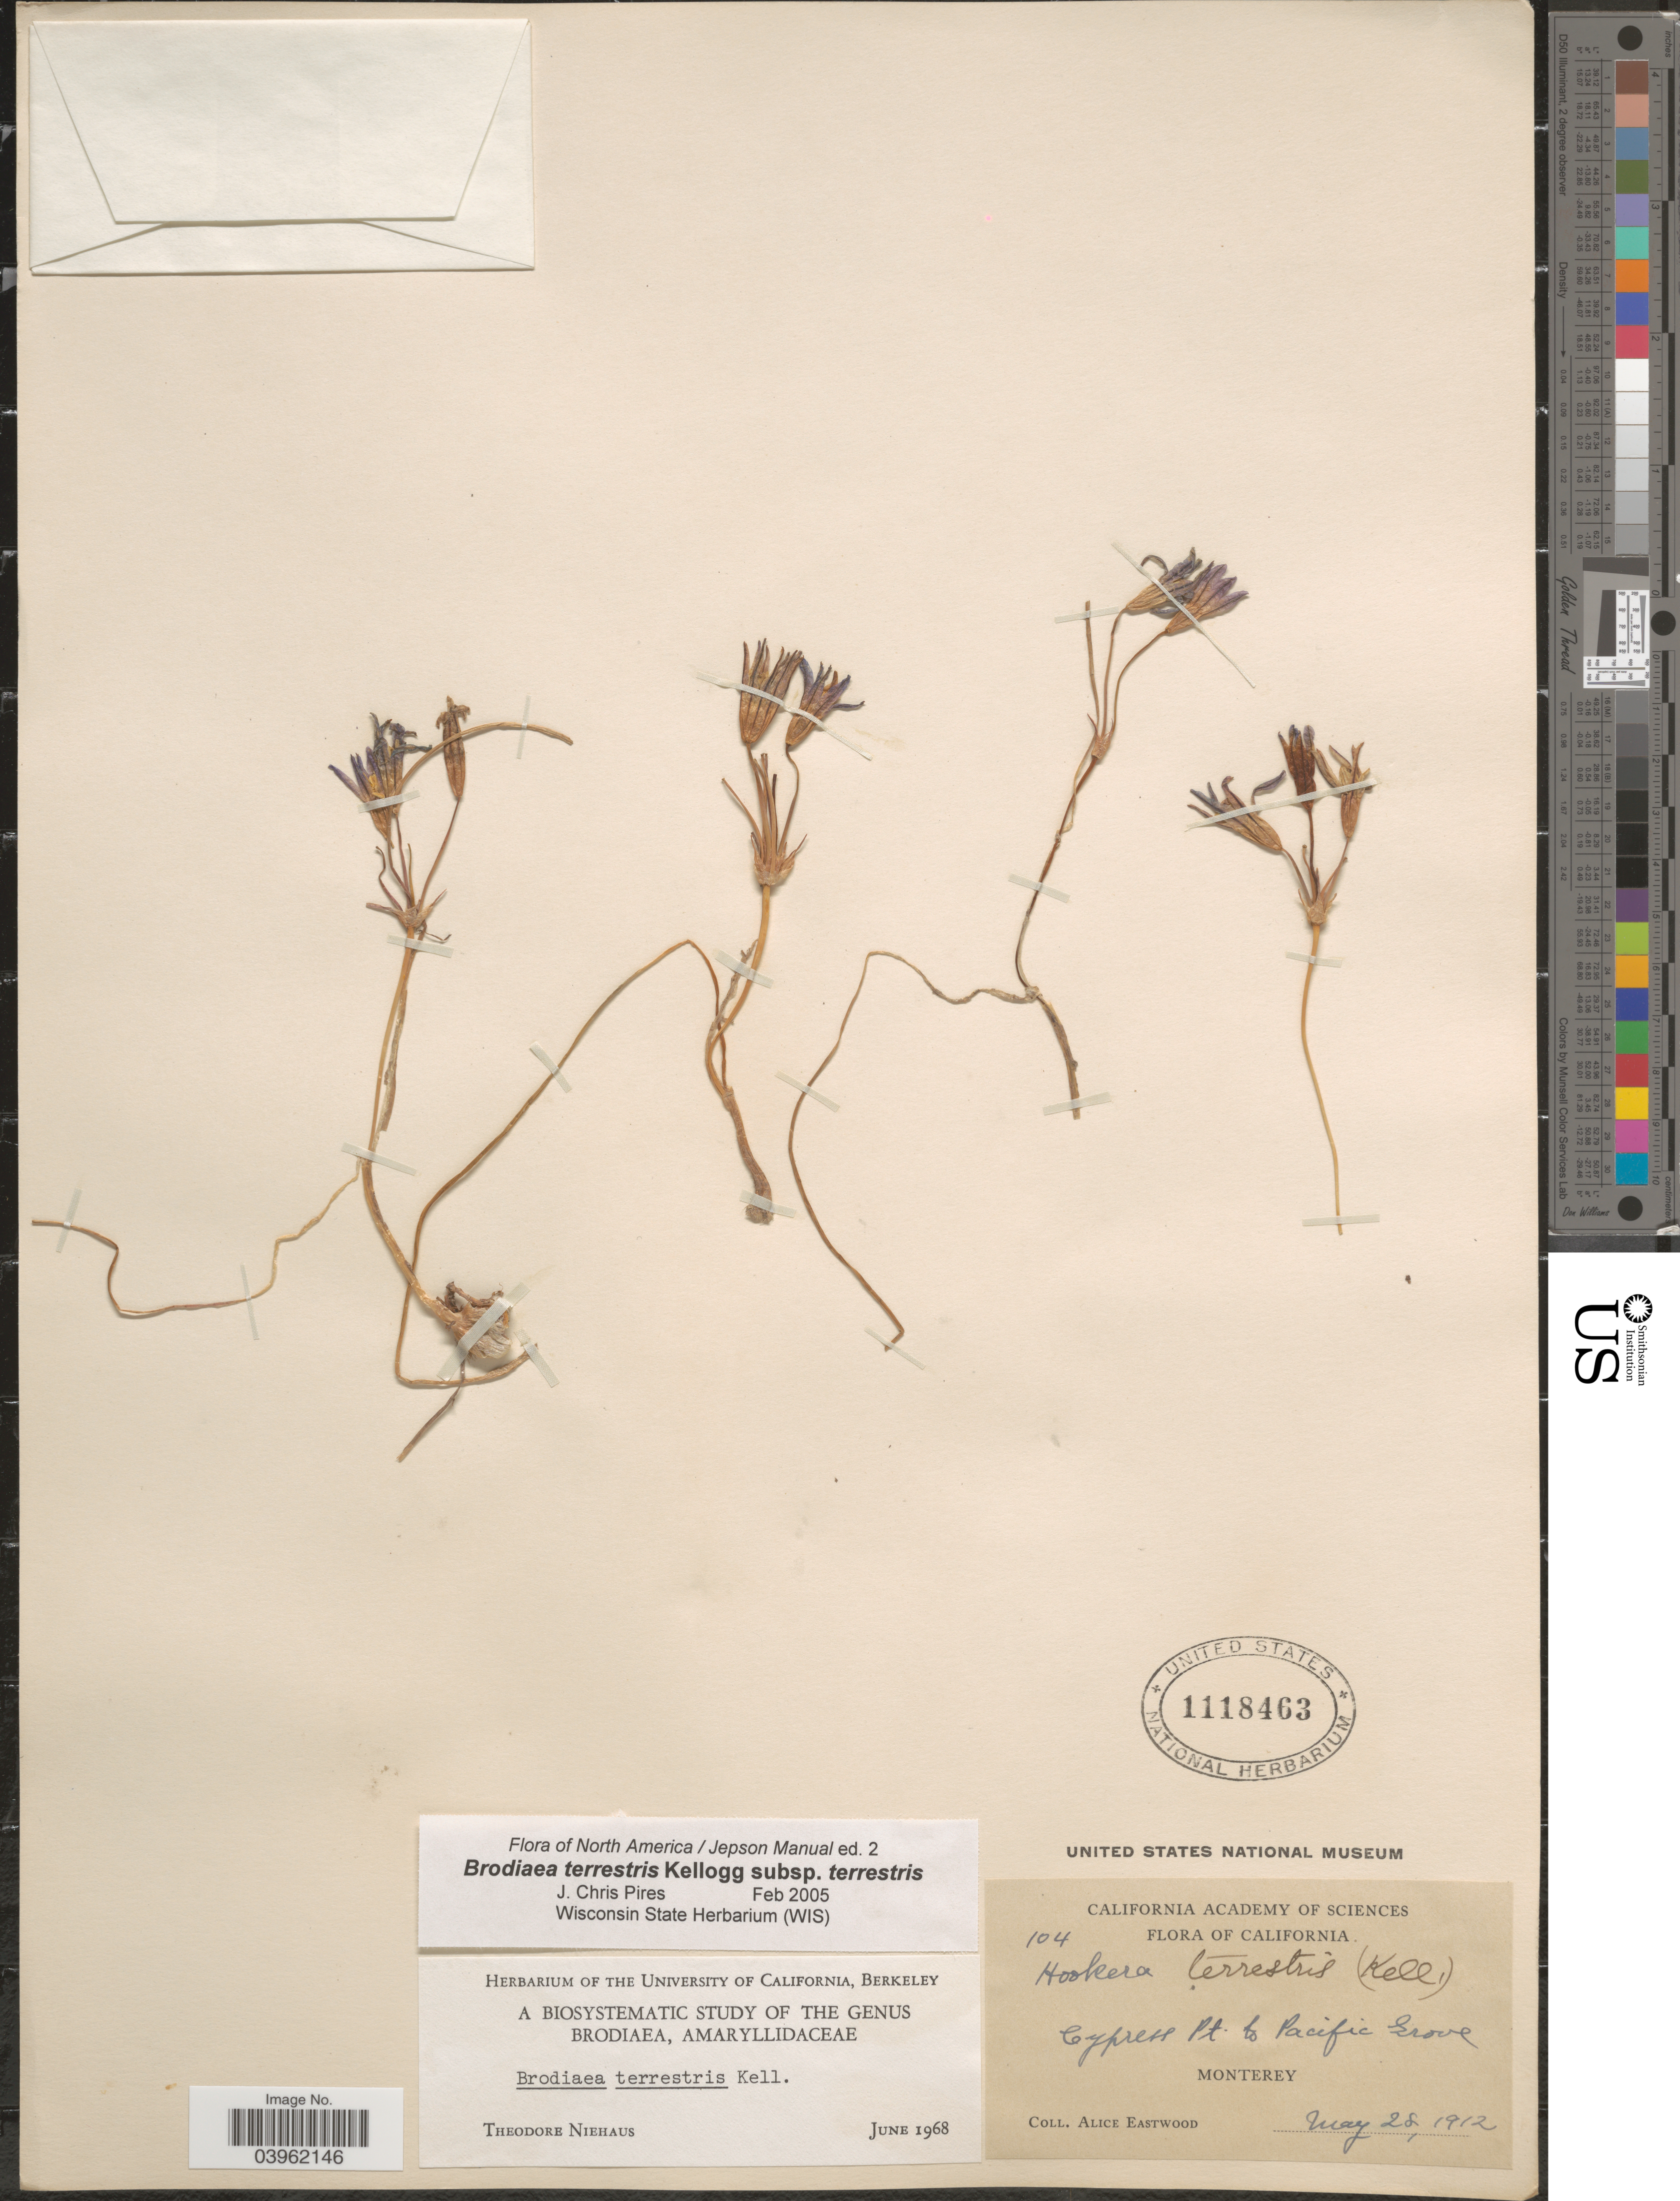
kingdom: Plantae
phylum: Tracheophyta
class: Liliopsida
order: Asparagales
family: Asparagaceae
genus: Brodiaea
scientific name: Brodiaea terrestris subsp. terrestris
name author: Kellogg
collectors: A. Eastwood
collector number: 104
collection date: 1912-05-28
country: United States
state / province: California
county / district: Monterey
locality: Cypress Pt. to Pacific Grove. Monterey.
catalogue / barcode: US 1118463